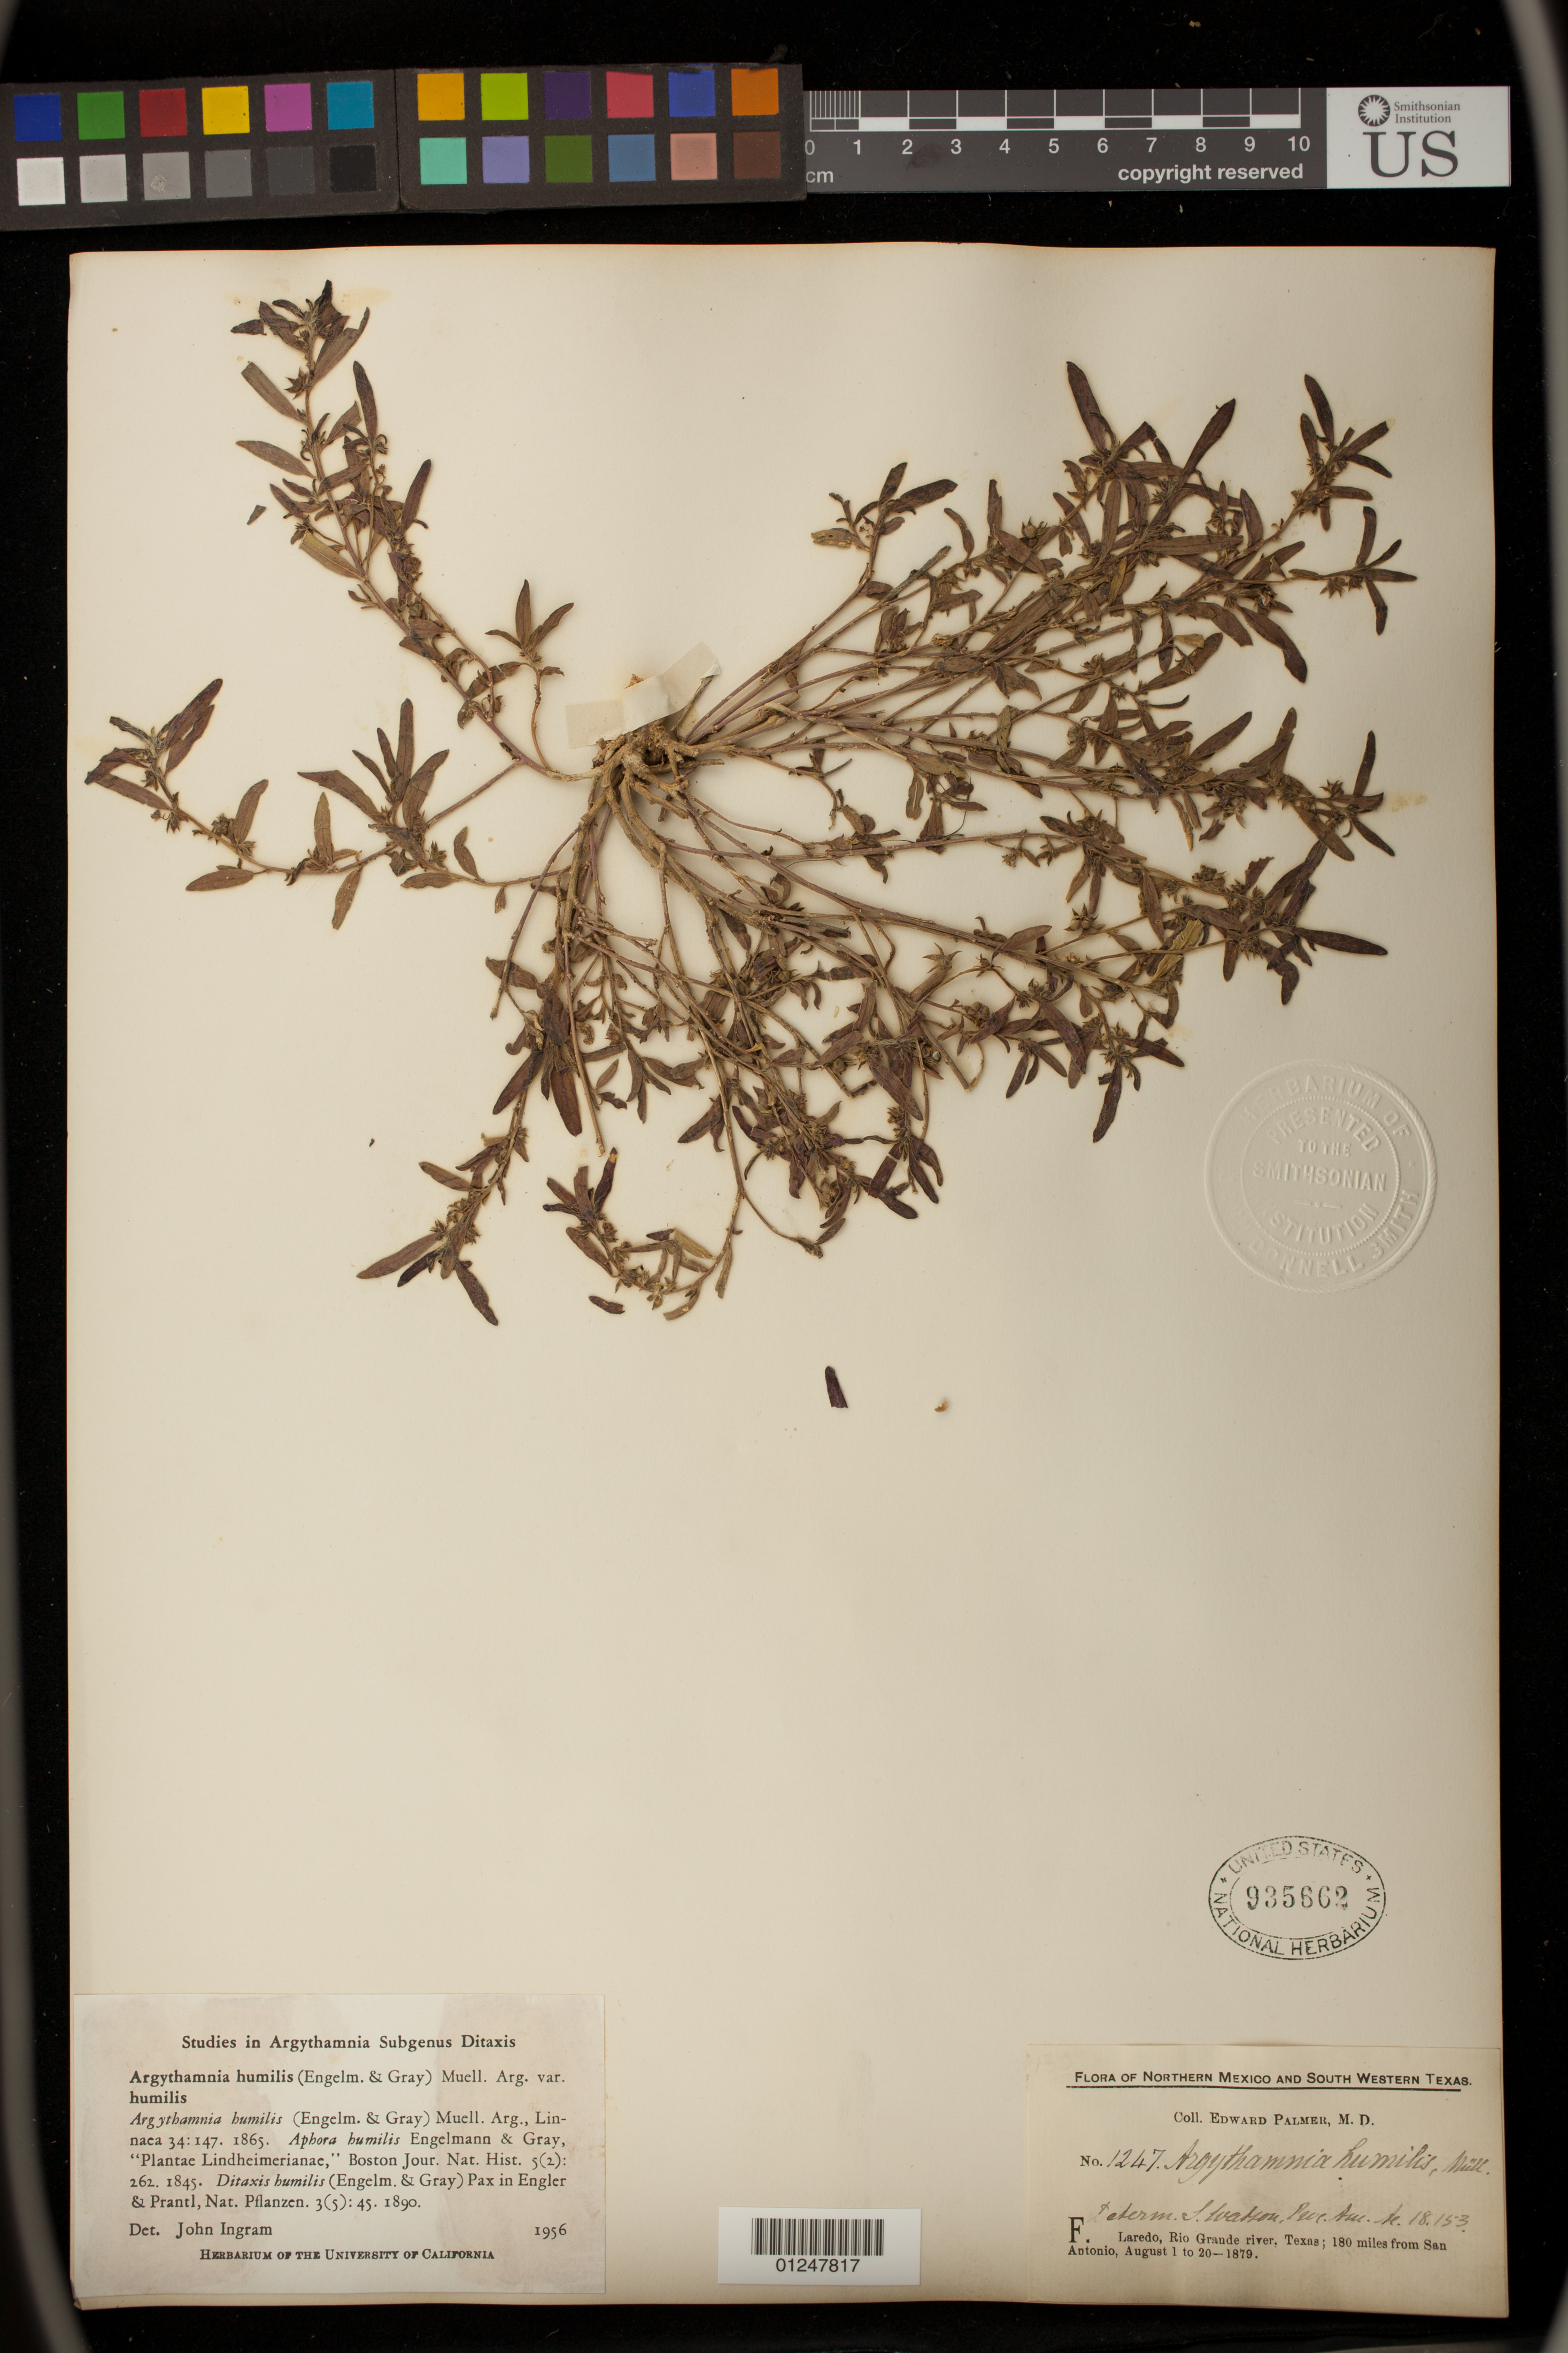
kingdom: Plantae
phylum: Tracheophyta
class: Magnoliopsida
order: Malpighiales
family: Euphorbiaceae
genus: Argythamnia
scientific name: Argythamnia humilis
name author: (Engelm. & A. Gray) Müll. Arg.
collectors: E. Palmer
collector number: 1247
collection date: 1879-08-01/1879-08-20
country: United States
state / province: Texas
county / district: Webb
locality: Laredo, Rio Grande river.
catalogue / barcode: US 935662